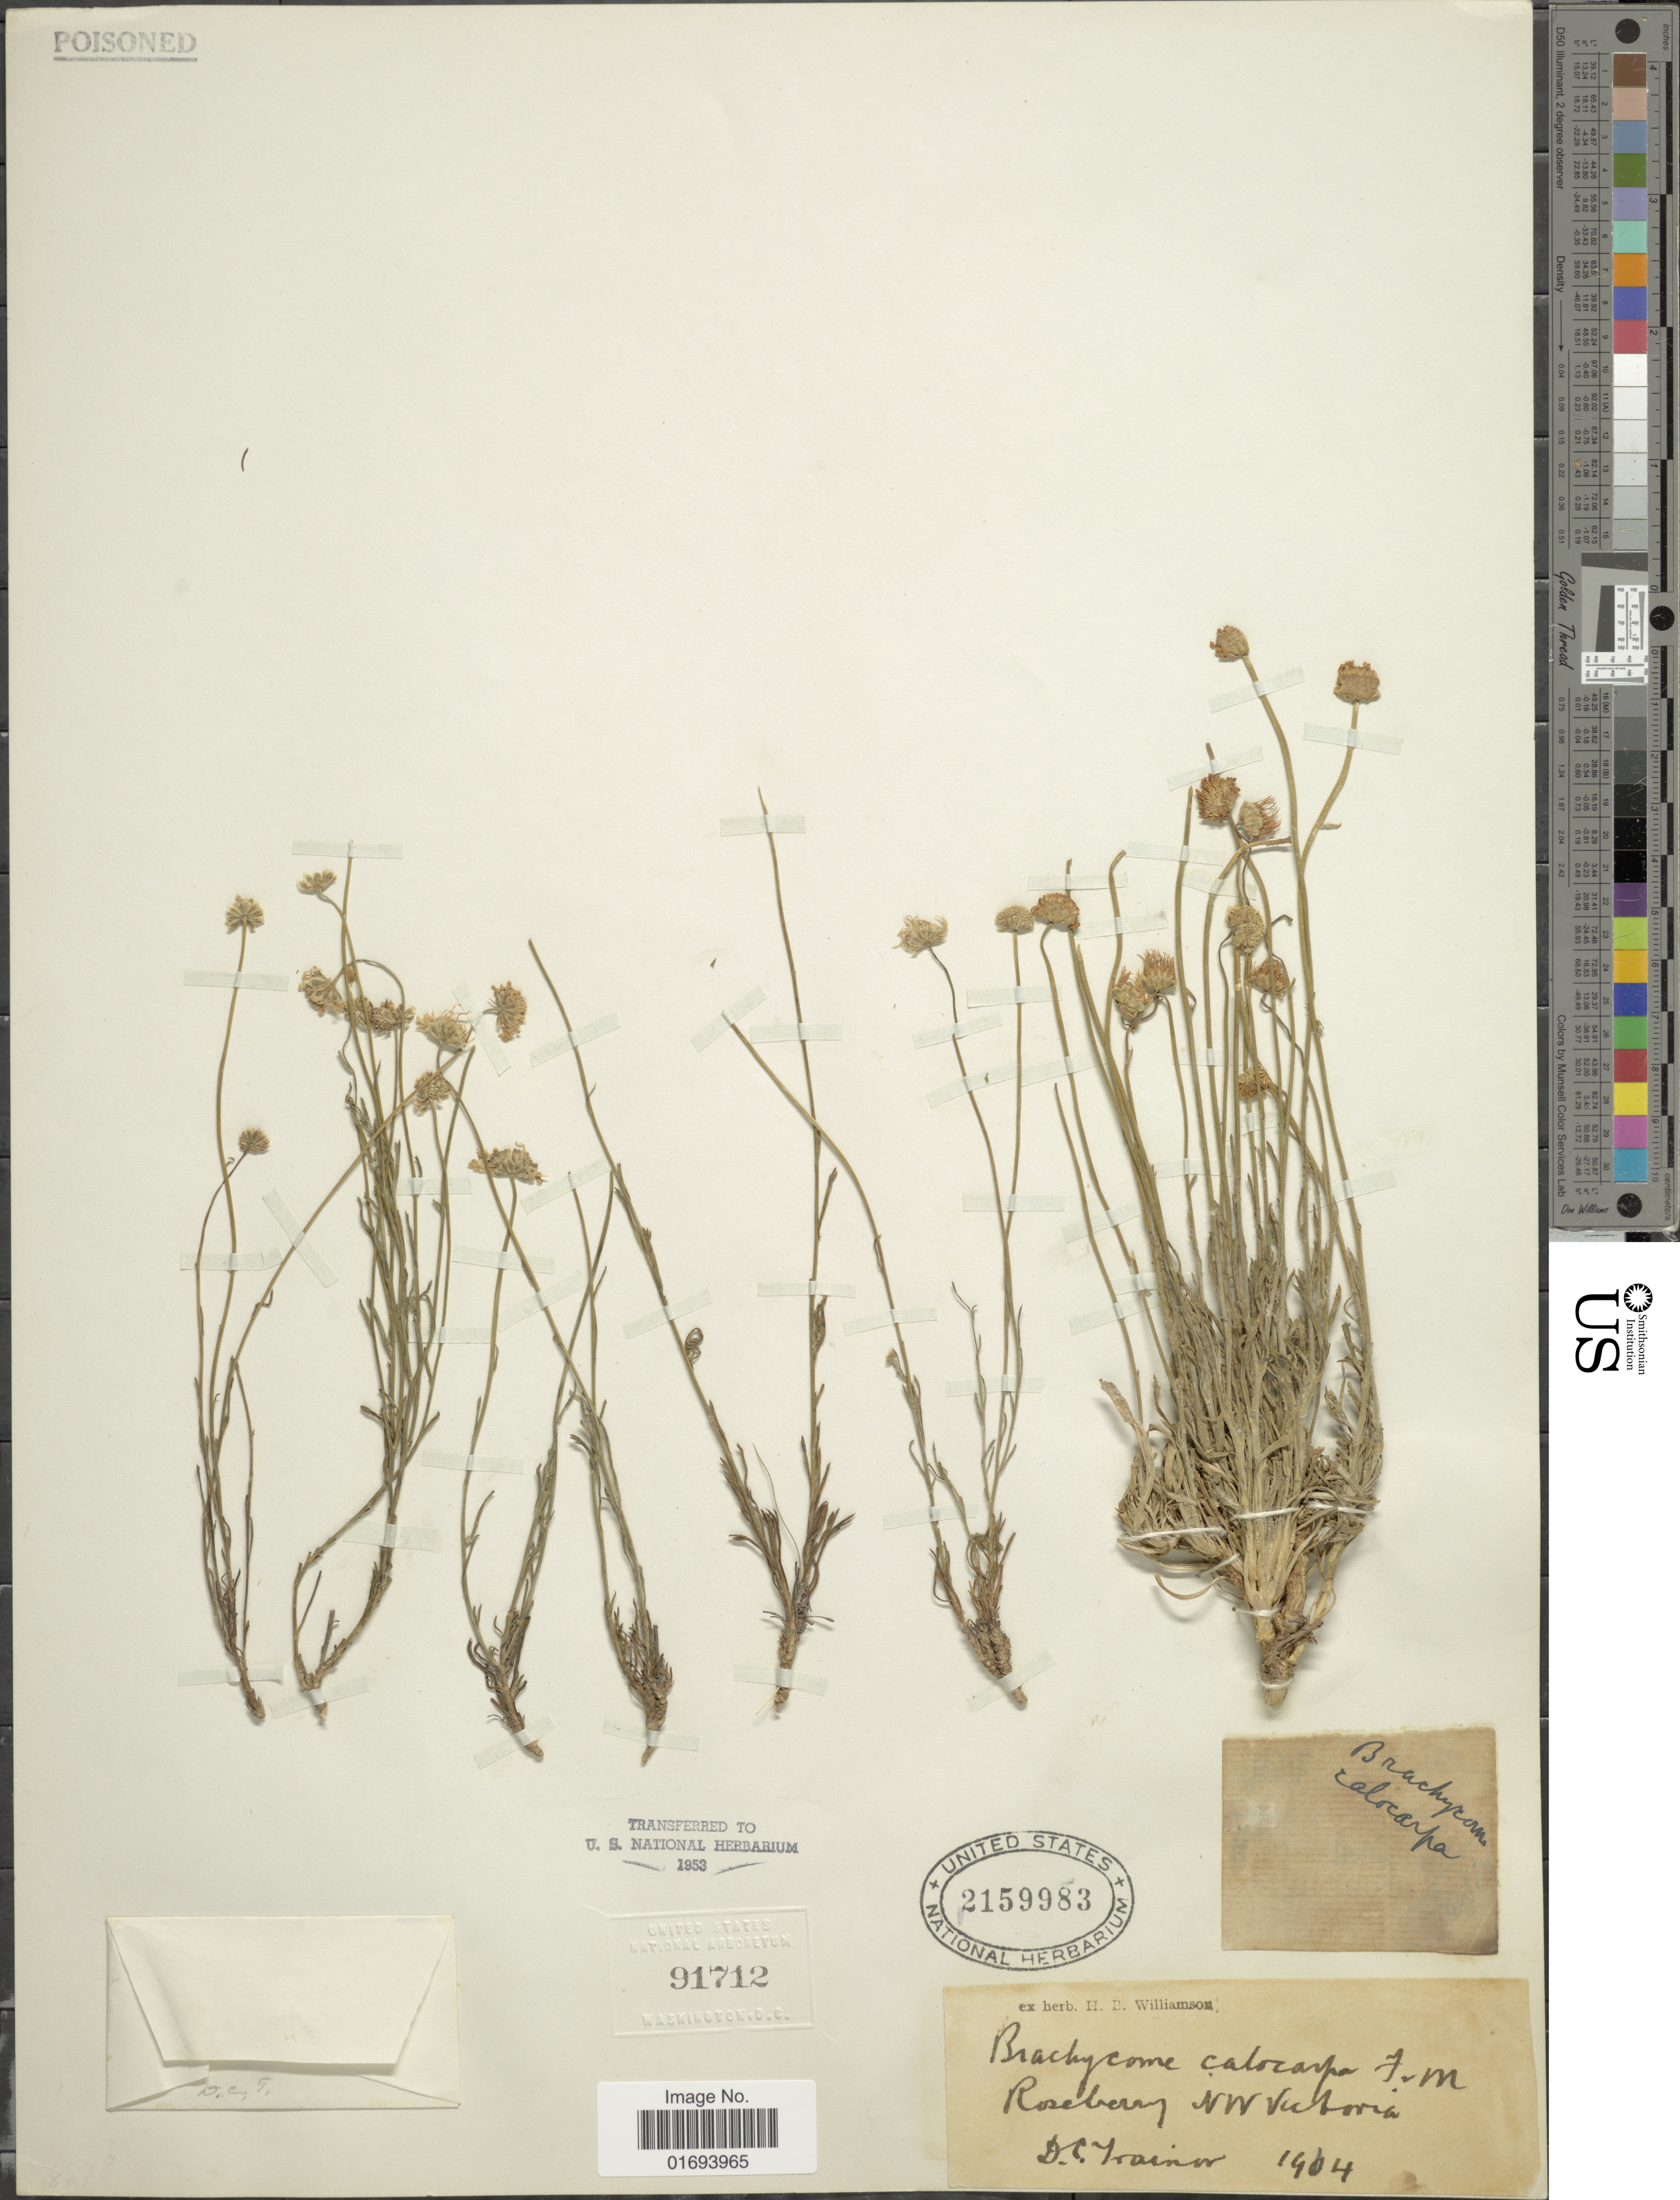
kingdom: Plantae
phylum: Tracheophyta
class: Magnoliopsida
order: Asterales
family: Asteraceae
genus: Brachyscome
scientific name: Brachyscome calocarpa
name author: F. Muell.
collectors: D. Trainor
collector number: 1404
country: Australia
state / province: Victoria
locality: Roseberry NW Victoria.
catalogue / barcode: US 2159983